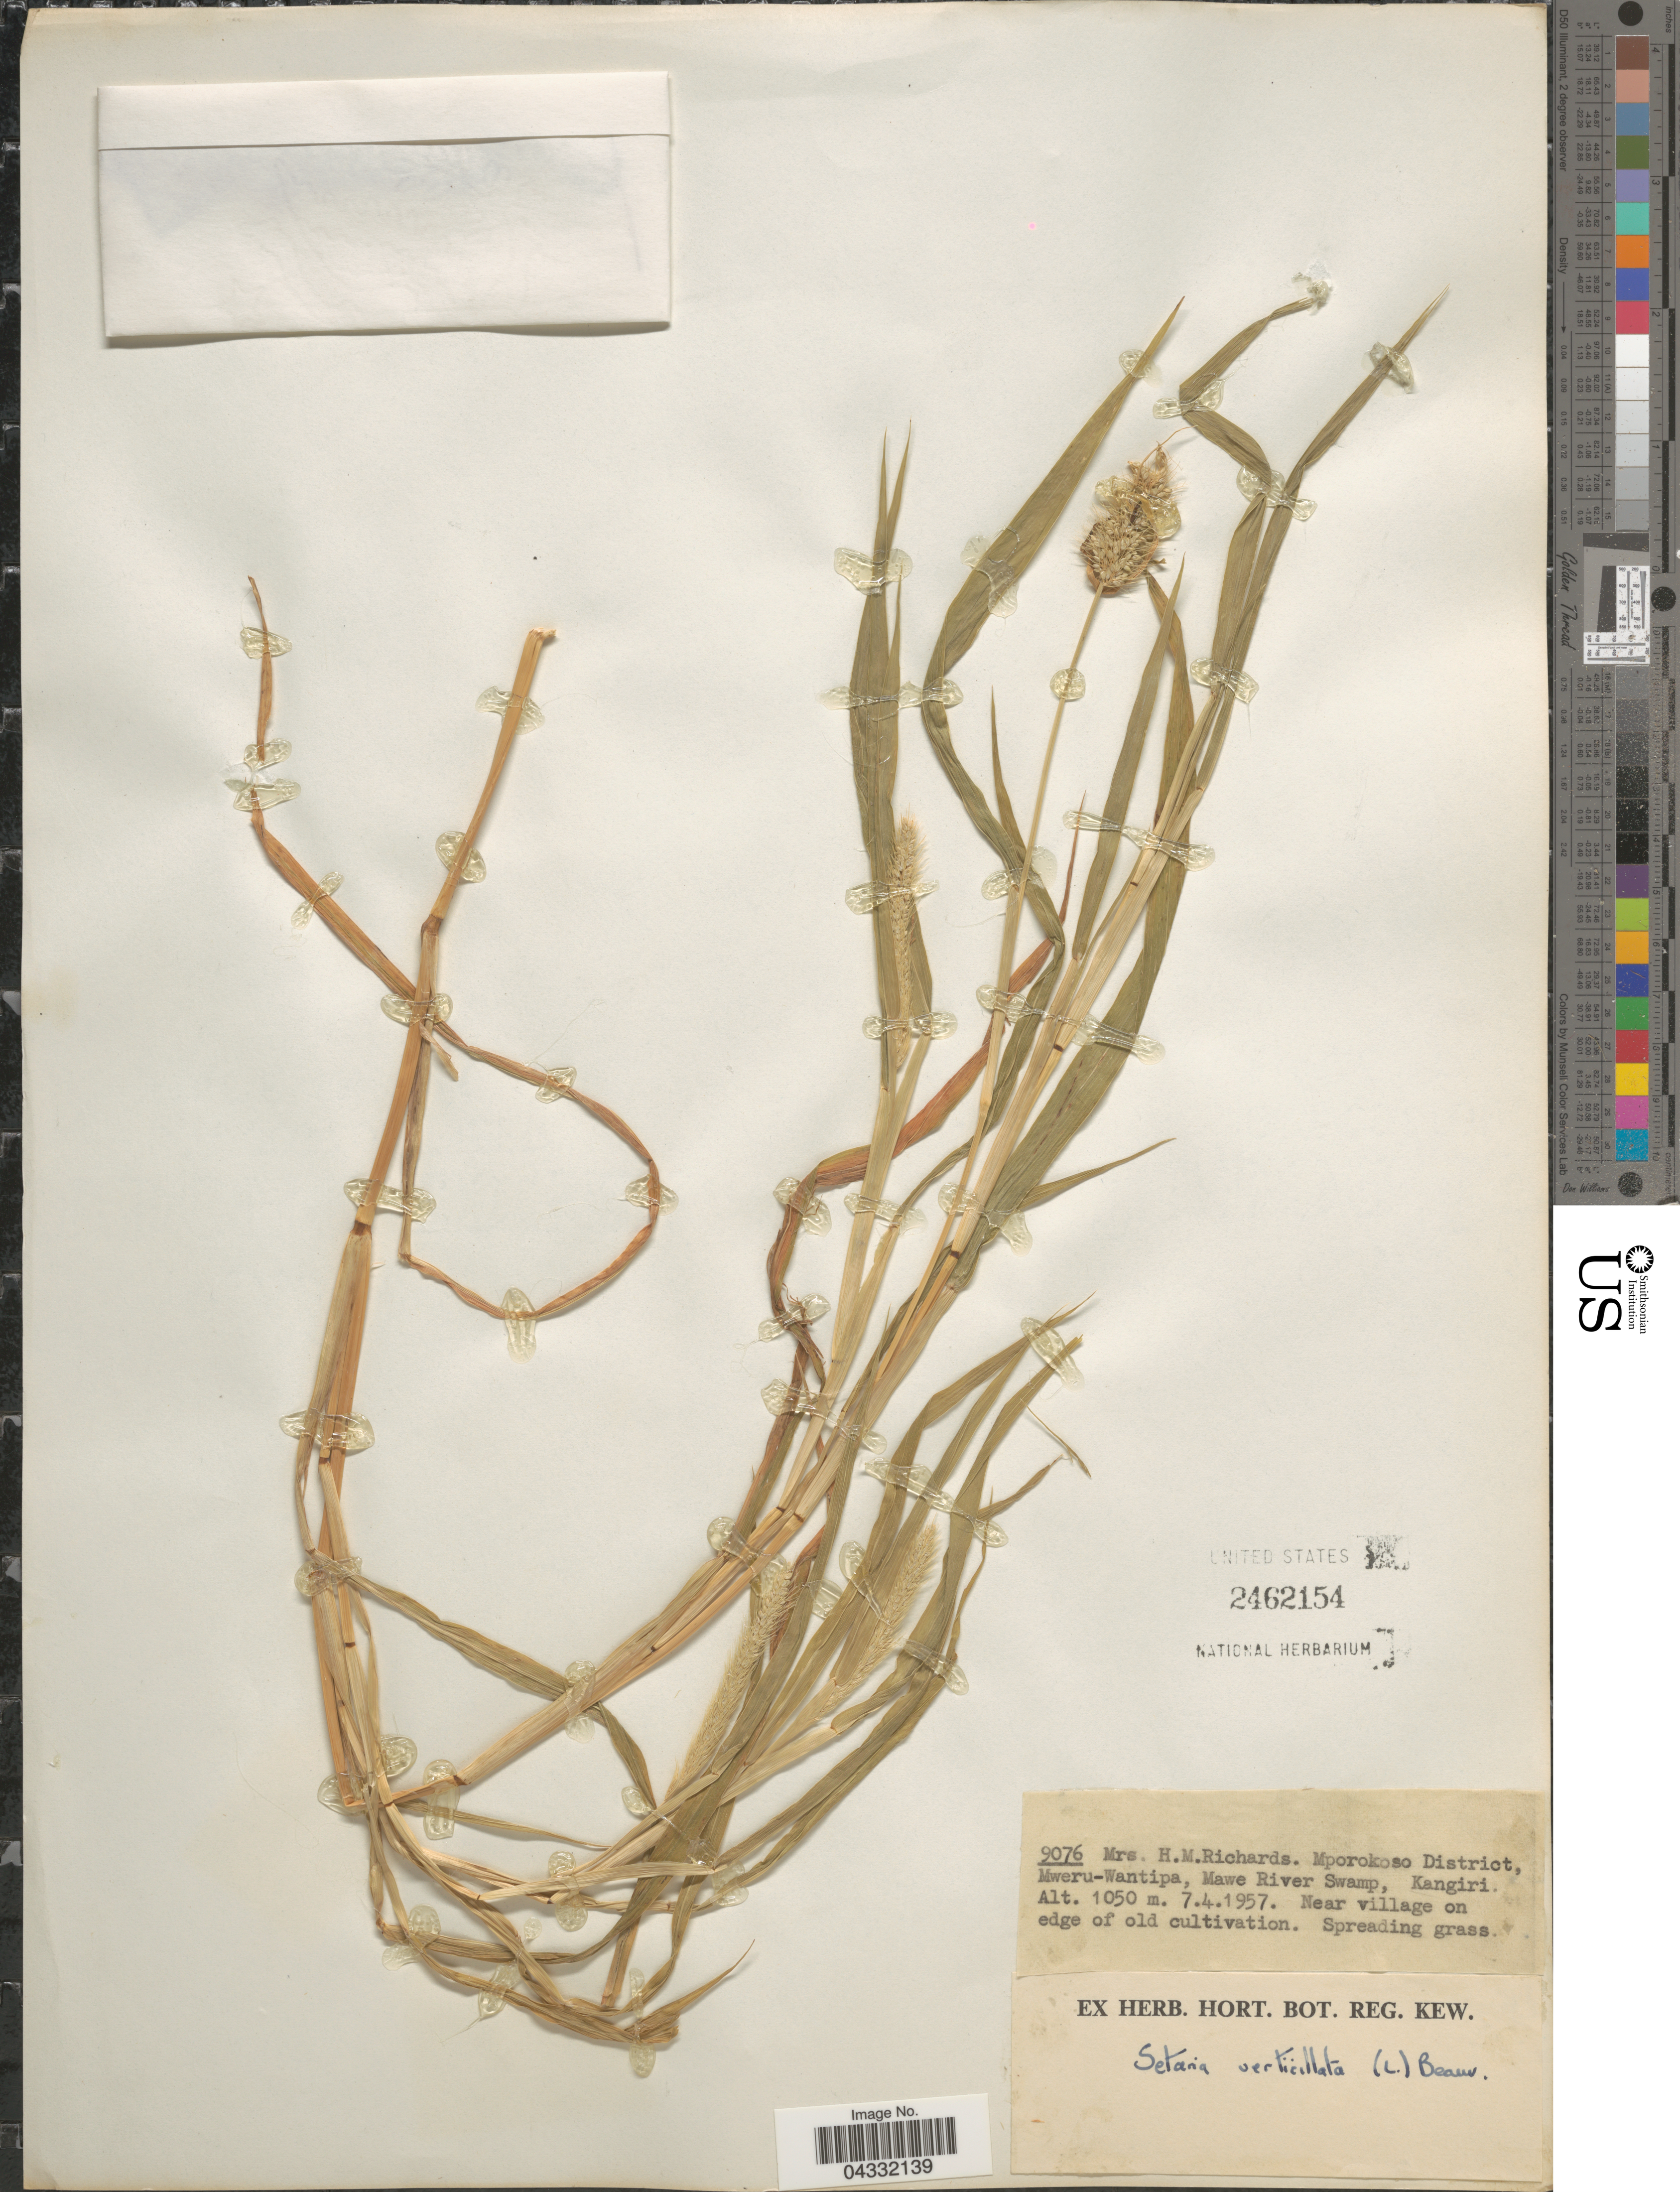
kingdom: Plantae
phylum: Tracheophyta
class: Liliopsida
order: Poales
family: Poaceae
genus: Setaria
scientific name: Setaria verticillata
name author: (L.) P. Beauv.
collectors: H. Richards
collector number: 9076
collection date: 1957-04-07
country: Zambia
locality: Mporokoso District, Mweru-Wantipa, Mawe River Swamp, Kangiri. Near village on edge of old cultivation.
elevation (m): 1050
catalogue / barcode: US 2462154